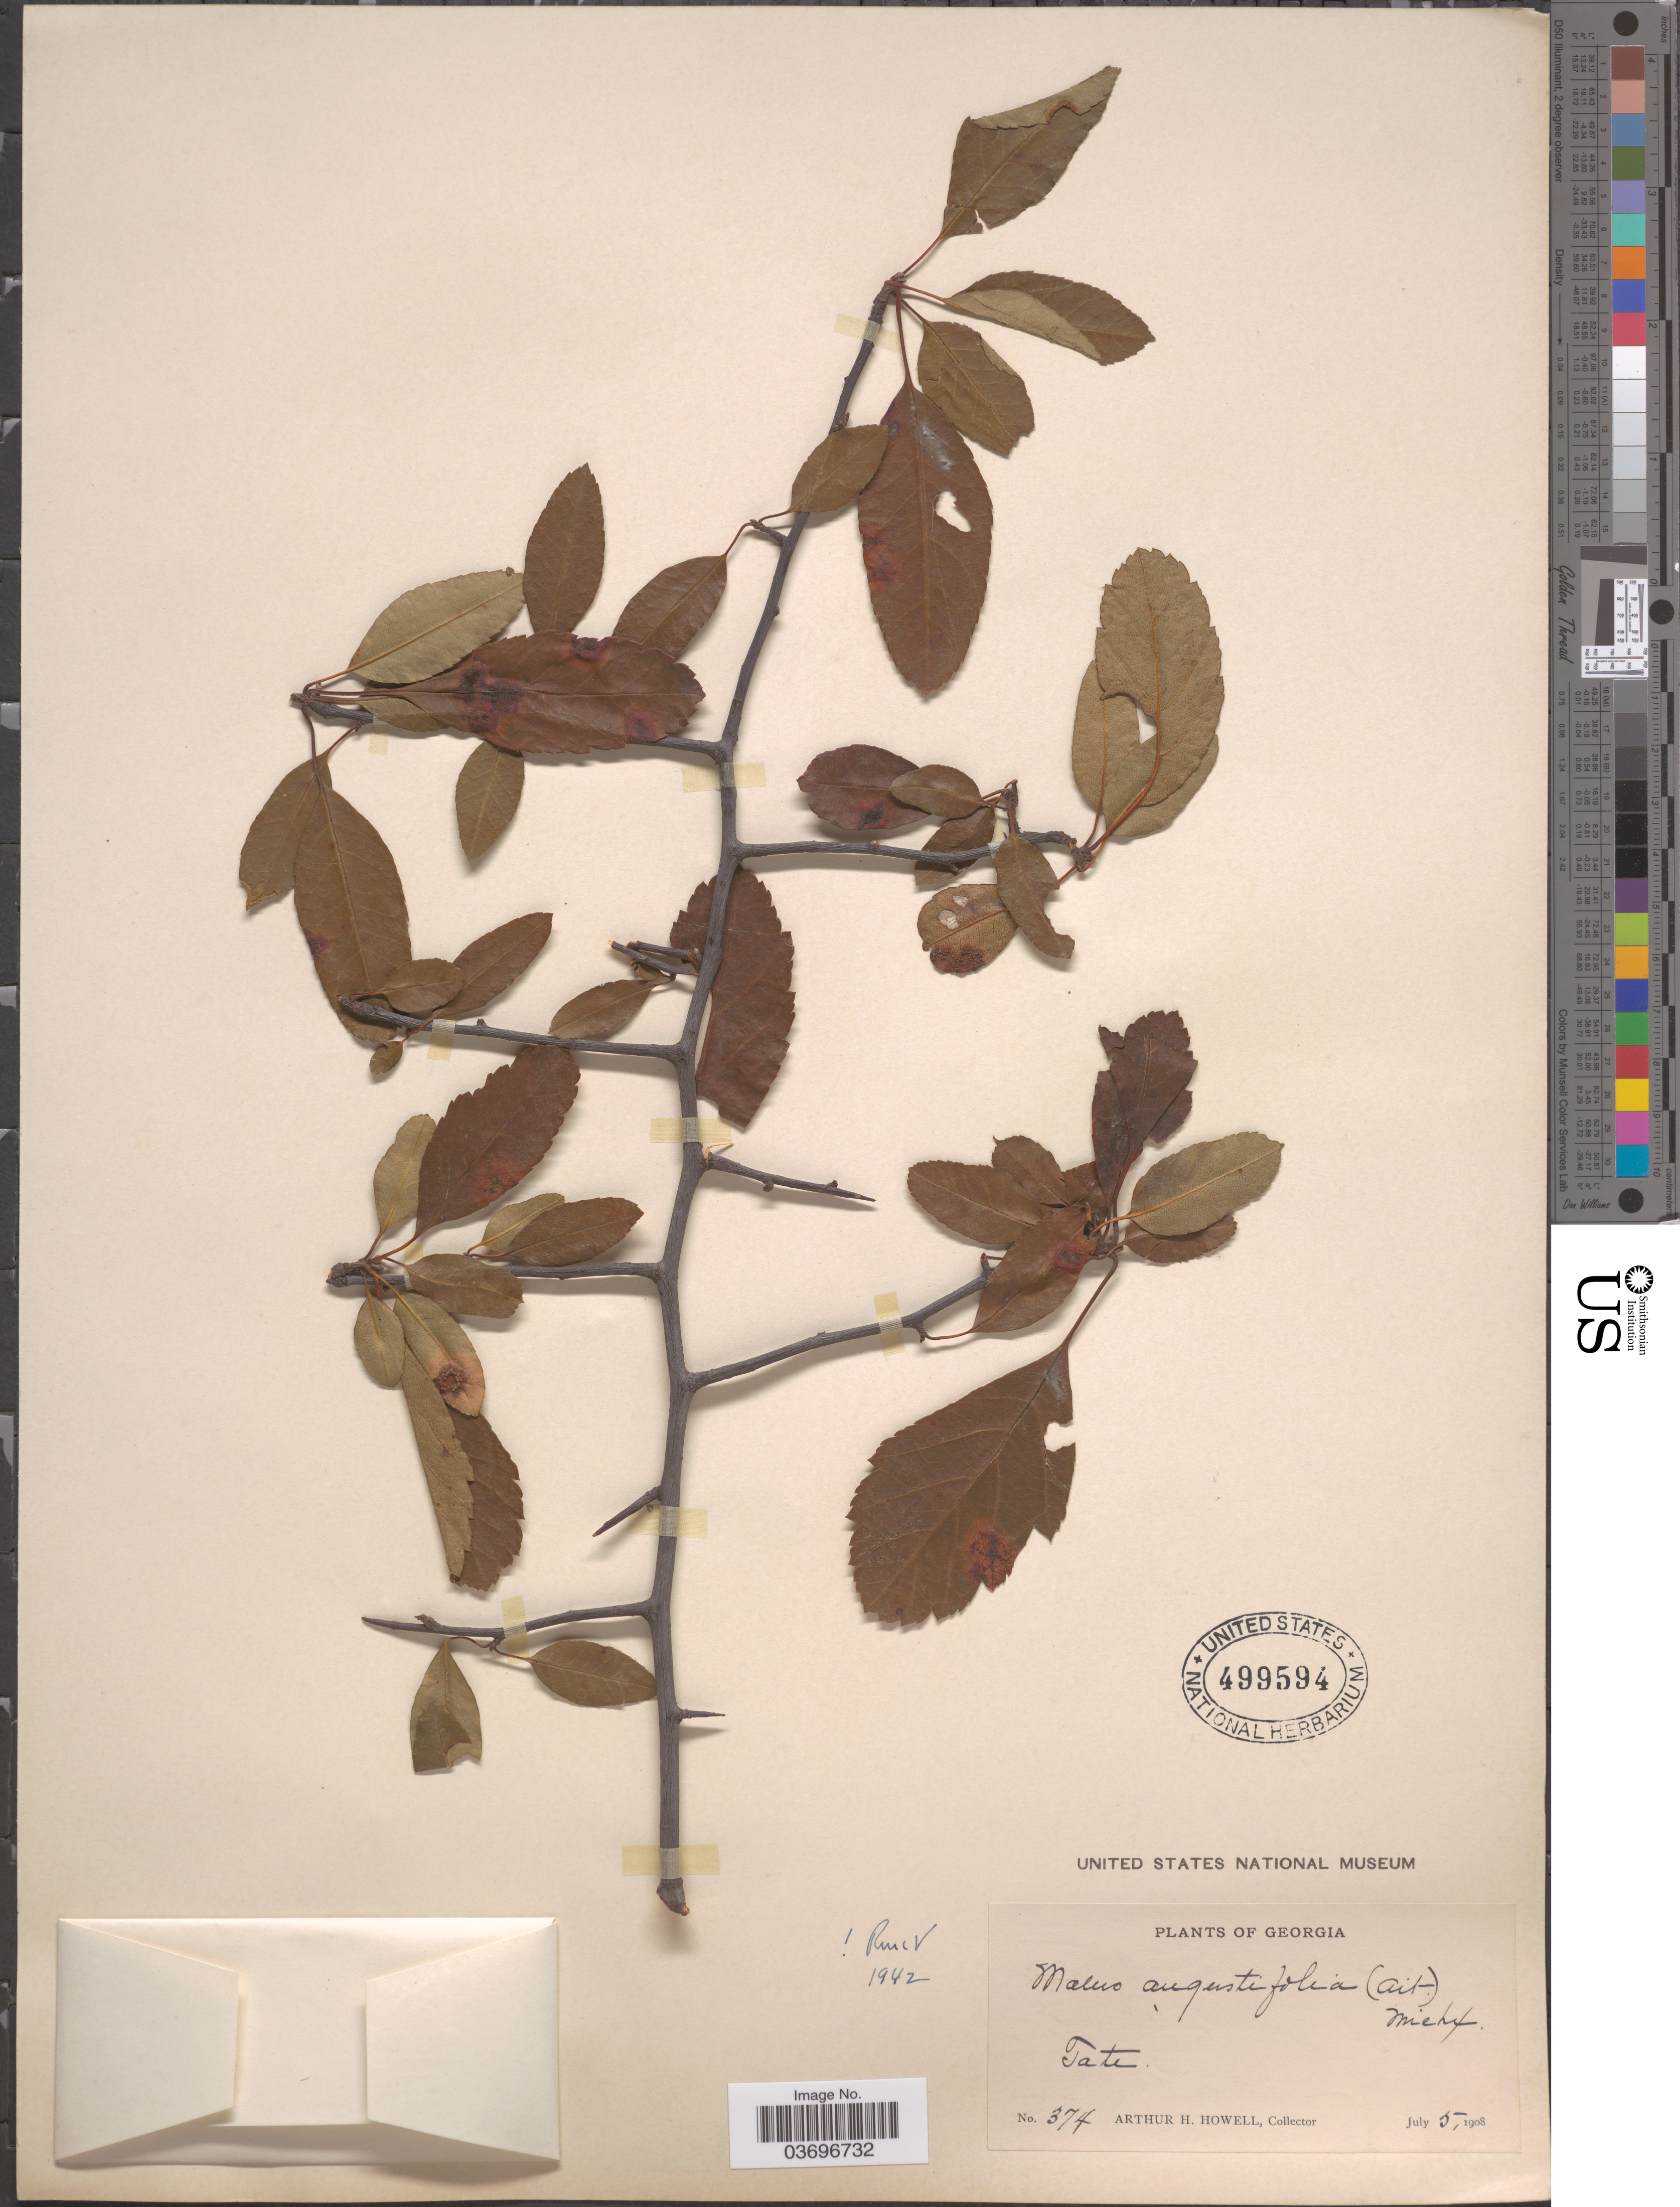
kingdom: Plantae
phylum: Tracheophyta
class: Magnoliopsida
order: Rosales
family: Rosaceae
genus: Malus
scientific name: Malus angustifolia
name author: (Aiton) Michx.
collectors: A. H. Howell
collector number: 374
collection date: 1908-07-05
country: United States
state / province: Georgia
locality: Tate.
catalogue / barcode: US 499594